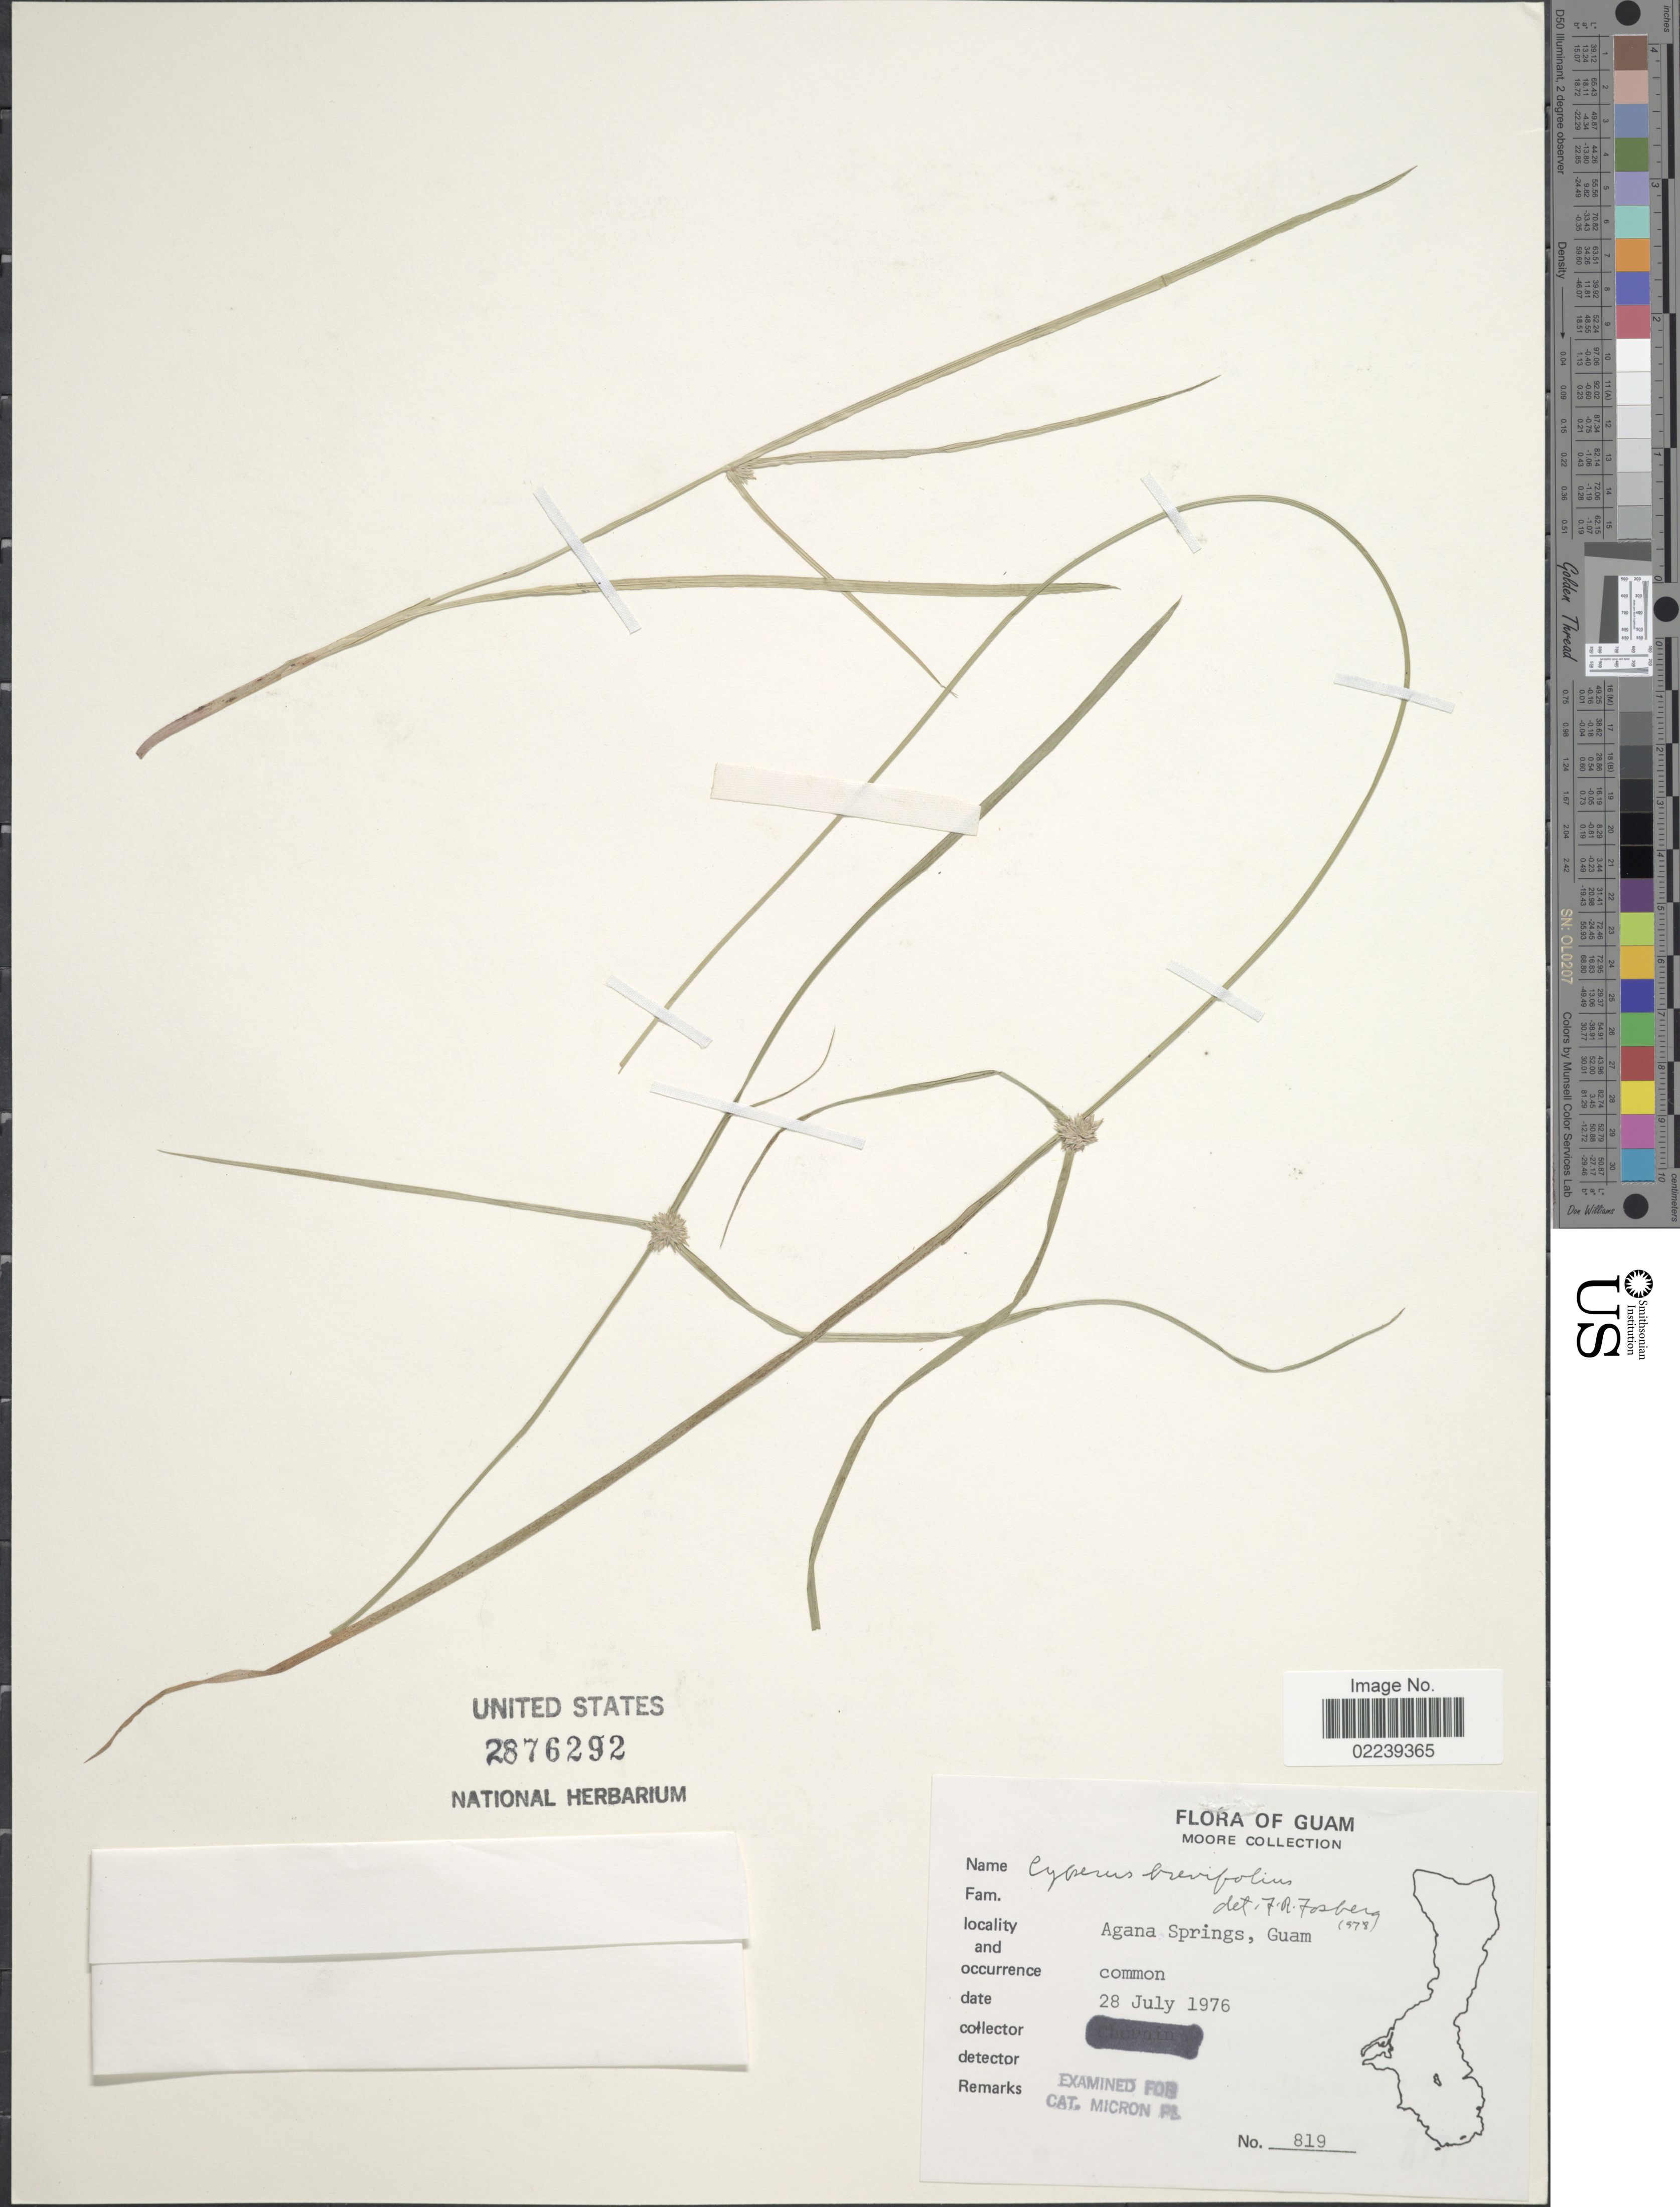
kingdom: Plantae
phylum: Tracheophyta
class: Liliopsida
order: Poales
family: Cyperaceae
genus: Cyperus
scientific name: Cyperus brevifolius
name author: (Rottb.) Hassk.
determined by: Strong, M. T., (US), Smithsonian Institution - National Museum of Natural History (UNITED STATES)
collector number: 819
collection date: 1976-07-28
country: Guam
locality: Agana Springs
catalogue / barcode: US 2876292